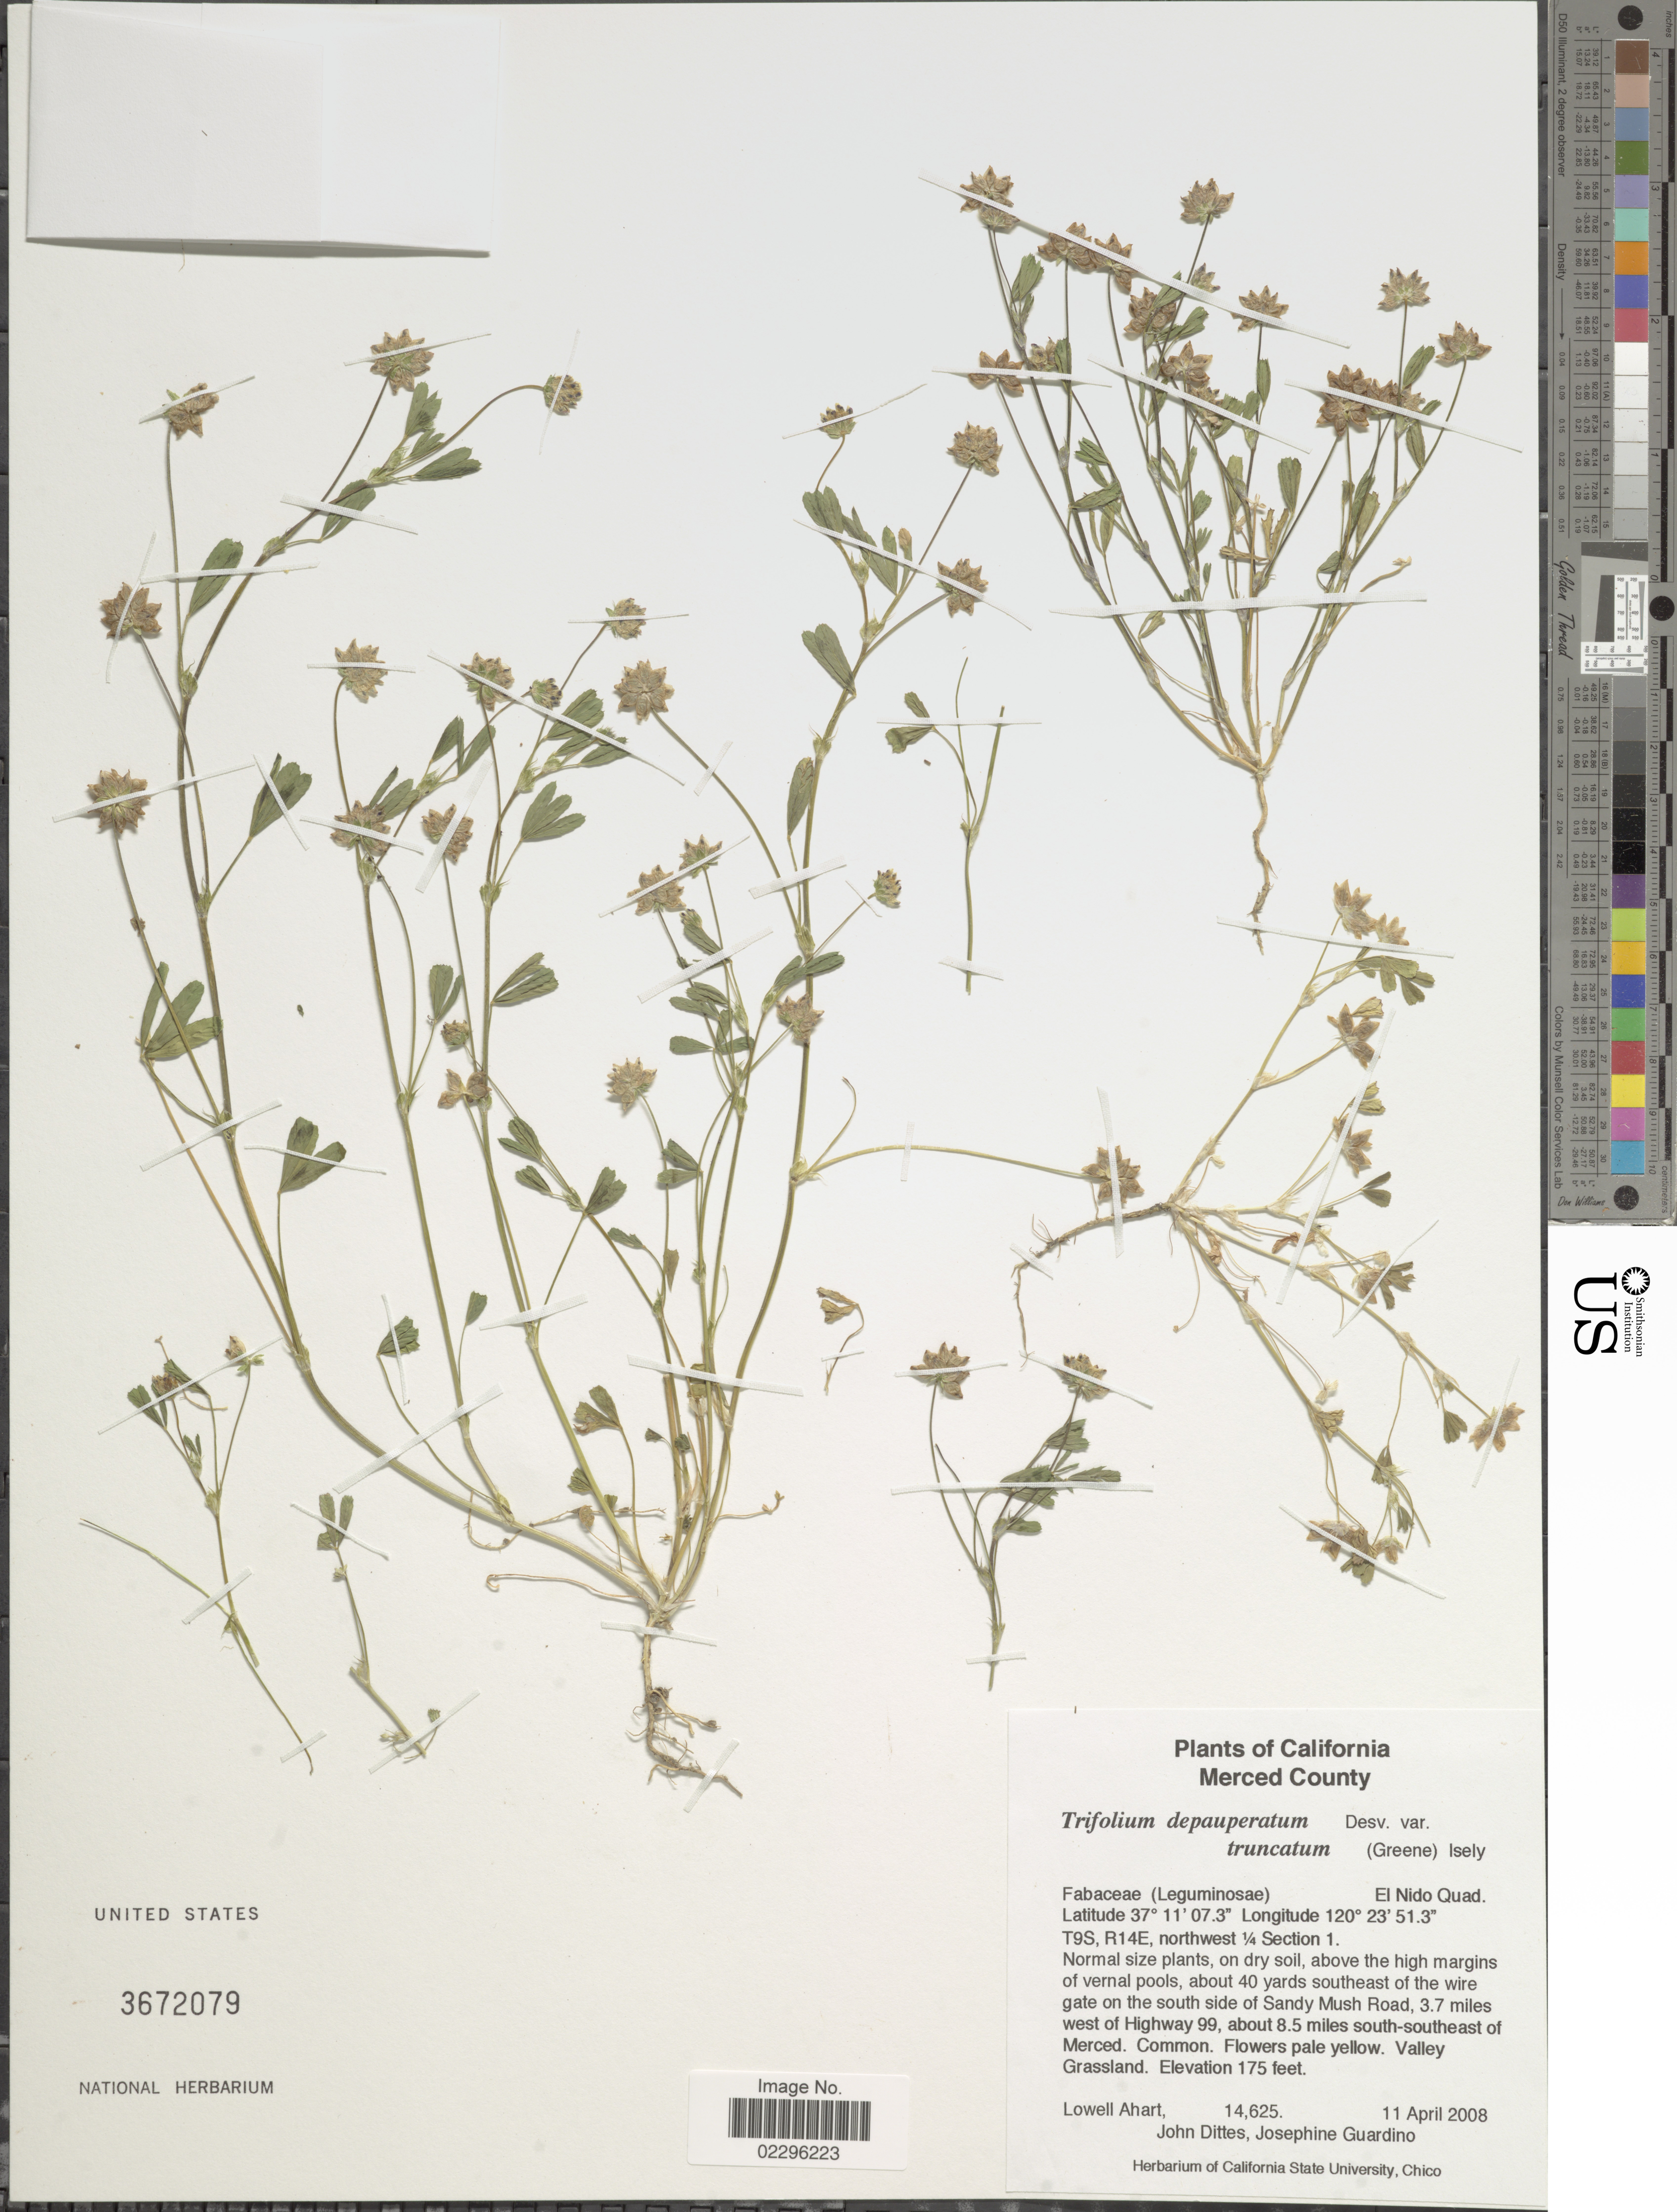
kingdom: Plantae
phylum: Tracheophyta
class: Magnoliopsida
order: Fabales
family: Fabaceae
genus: Trifolium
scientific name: Trifolium depauperatum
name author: Desv.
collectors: L. Ahart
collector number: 14625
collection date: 2008-04-11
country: United States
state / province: California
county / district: Merced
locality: Merced County. T9S, R14E, northwest 1/4 Section 1. above the high margins of vernal pools, about 40 yeards southeast of the wire gate on the south side of Sandy Mush Road, 3.7 miles west of Highway 99, about 8.5 miles south-southeast of Merced.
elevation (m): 53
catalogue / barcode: US 3672079